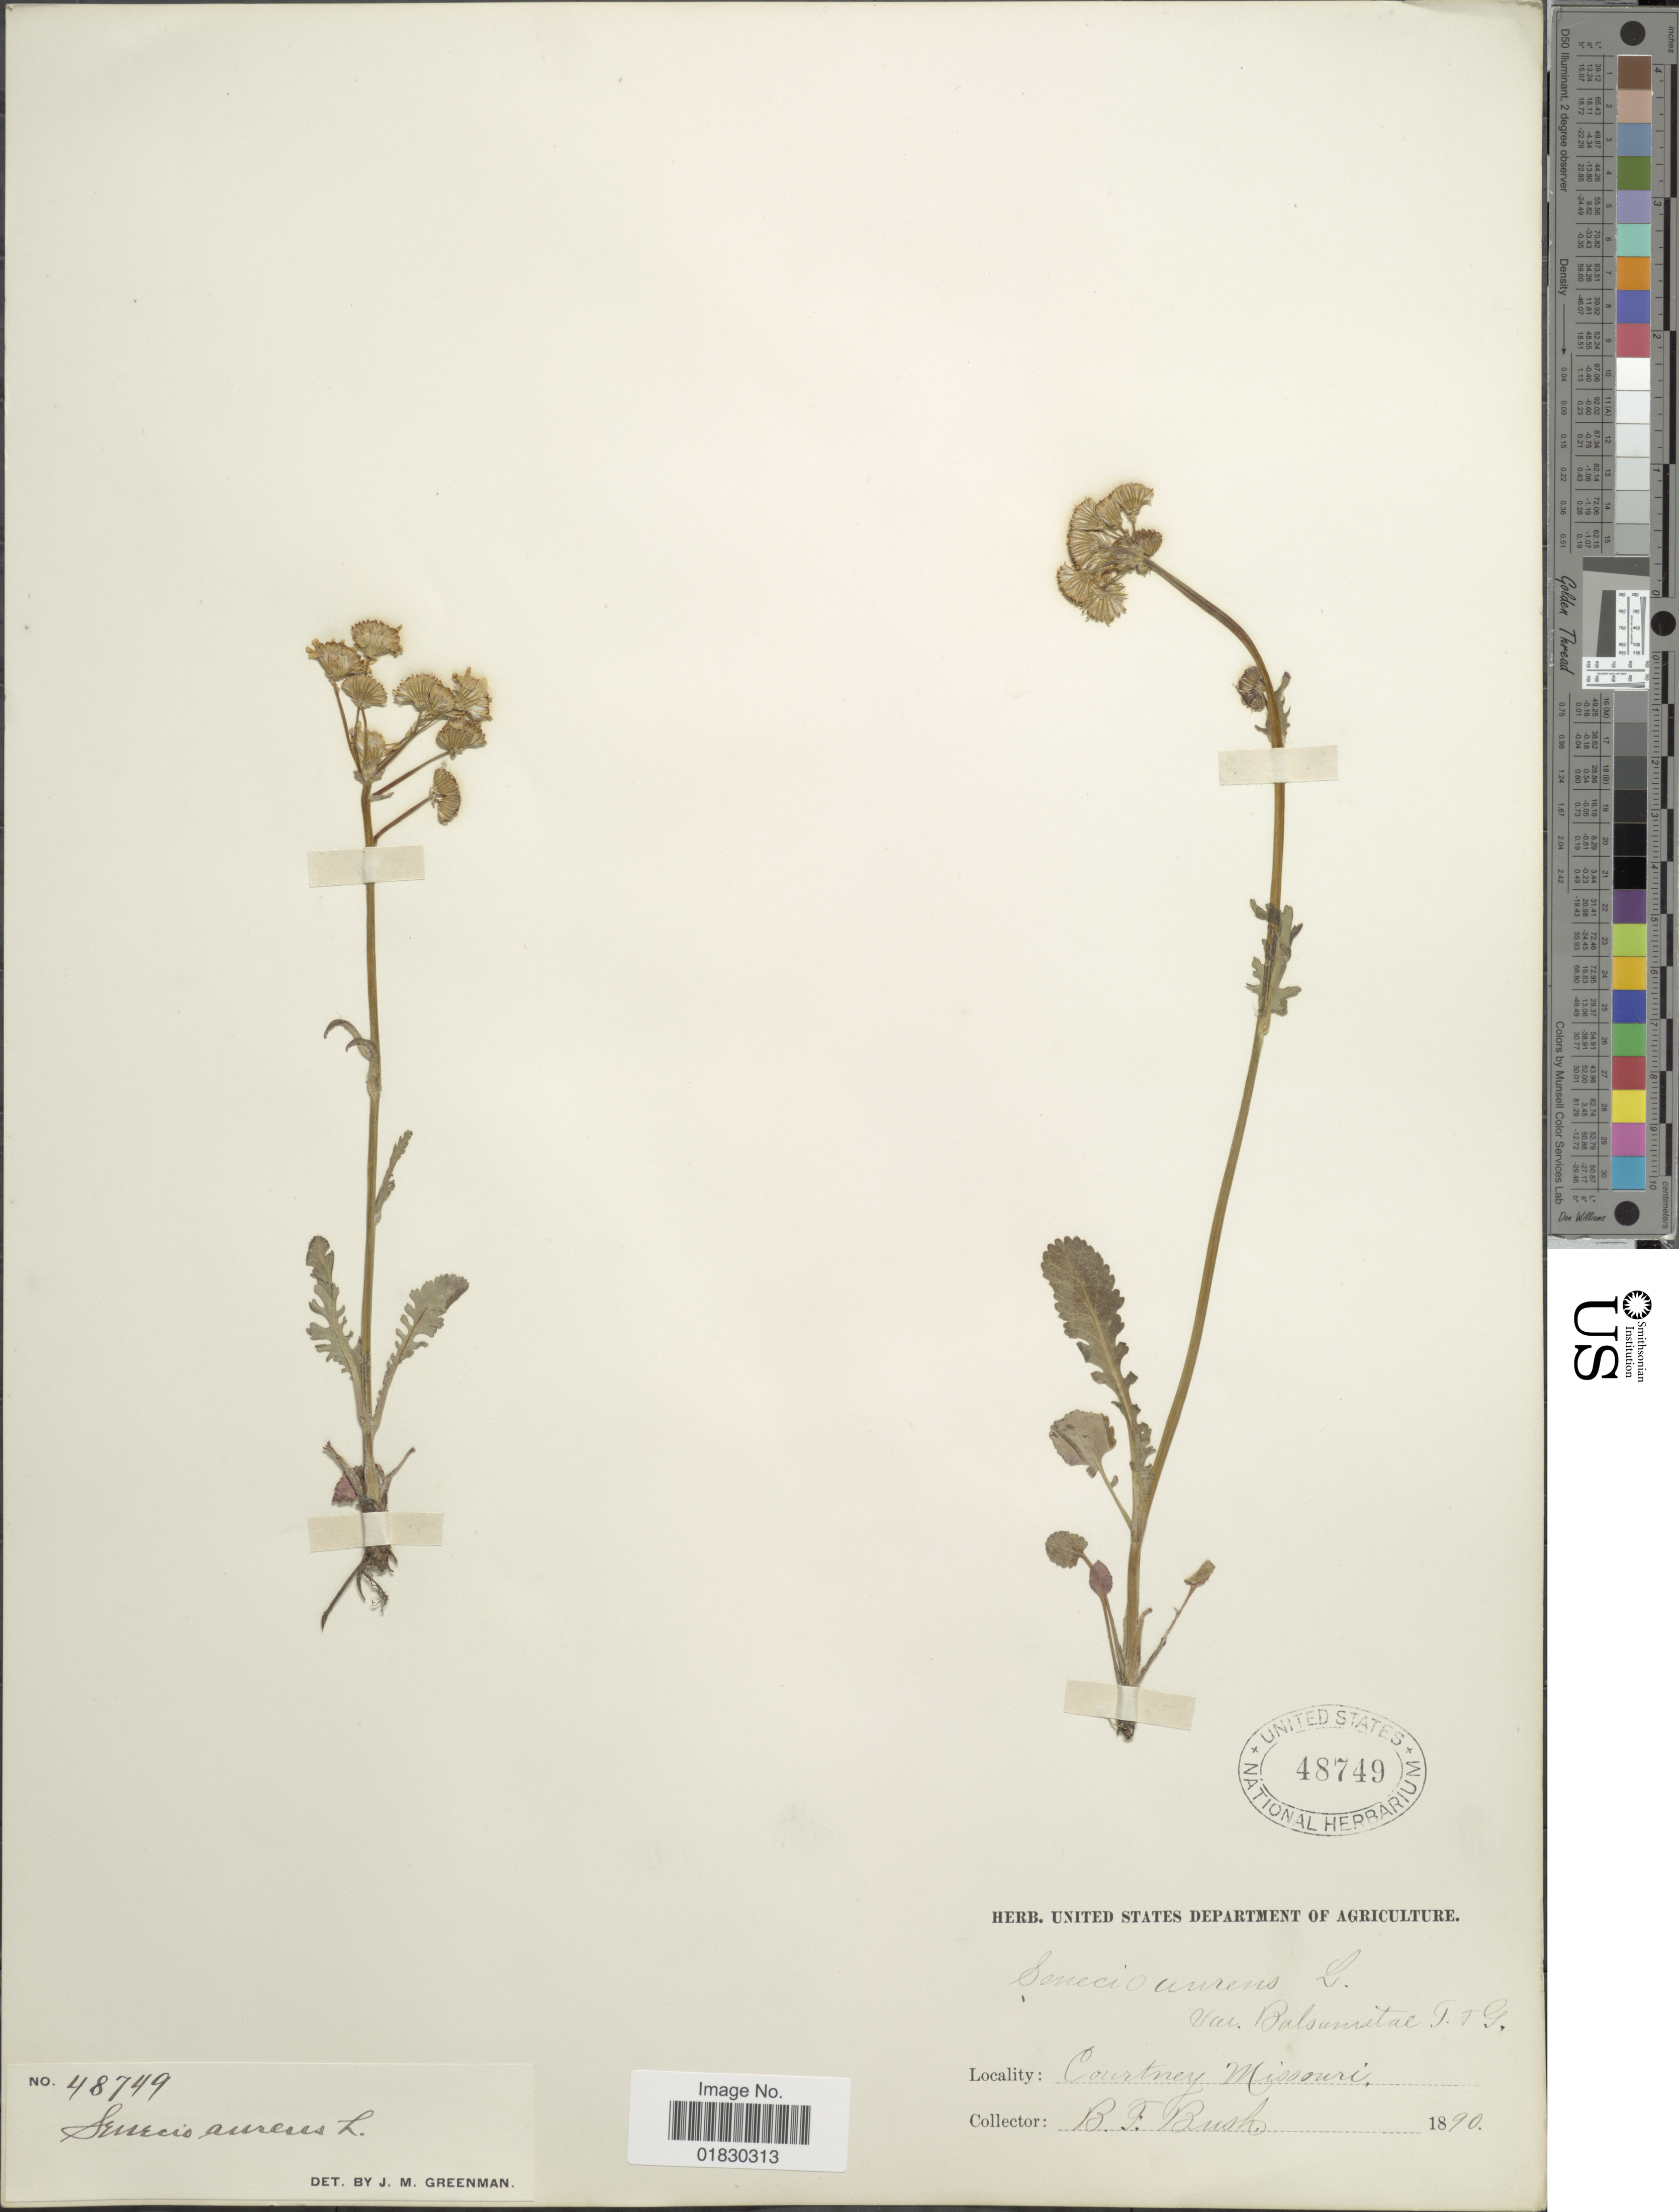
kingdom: Plantae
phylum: Tracheophyta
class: Magnoliopsida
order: Asterales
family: Asteraceae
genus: Packera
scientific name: Packera aurea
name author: (L.) Á. Löve & D. Löve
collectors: B. F. Bush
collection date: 1890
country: United States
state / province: Missouri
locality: Courtney, Missouri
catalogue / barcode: US 48749